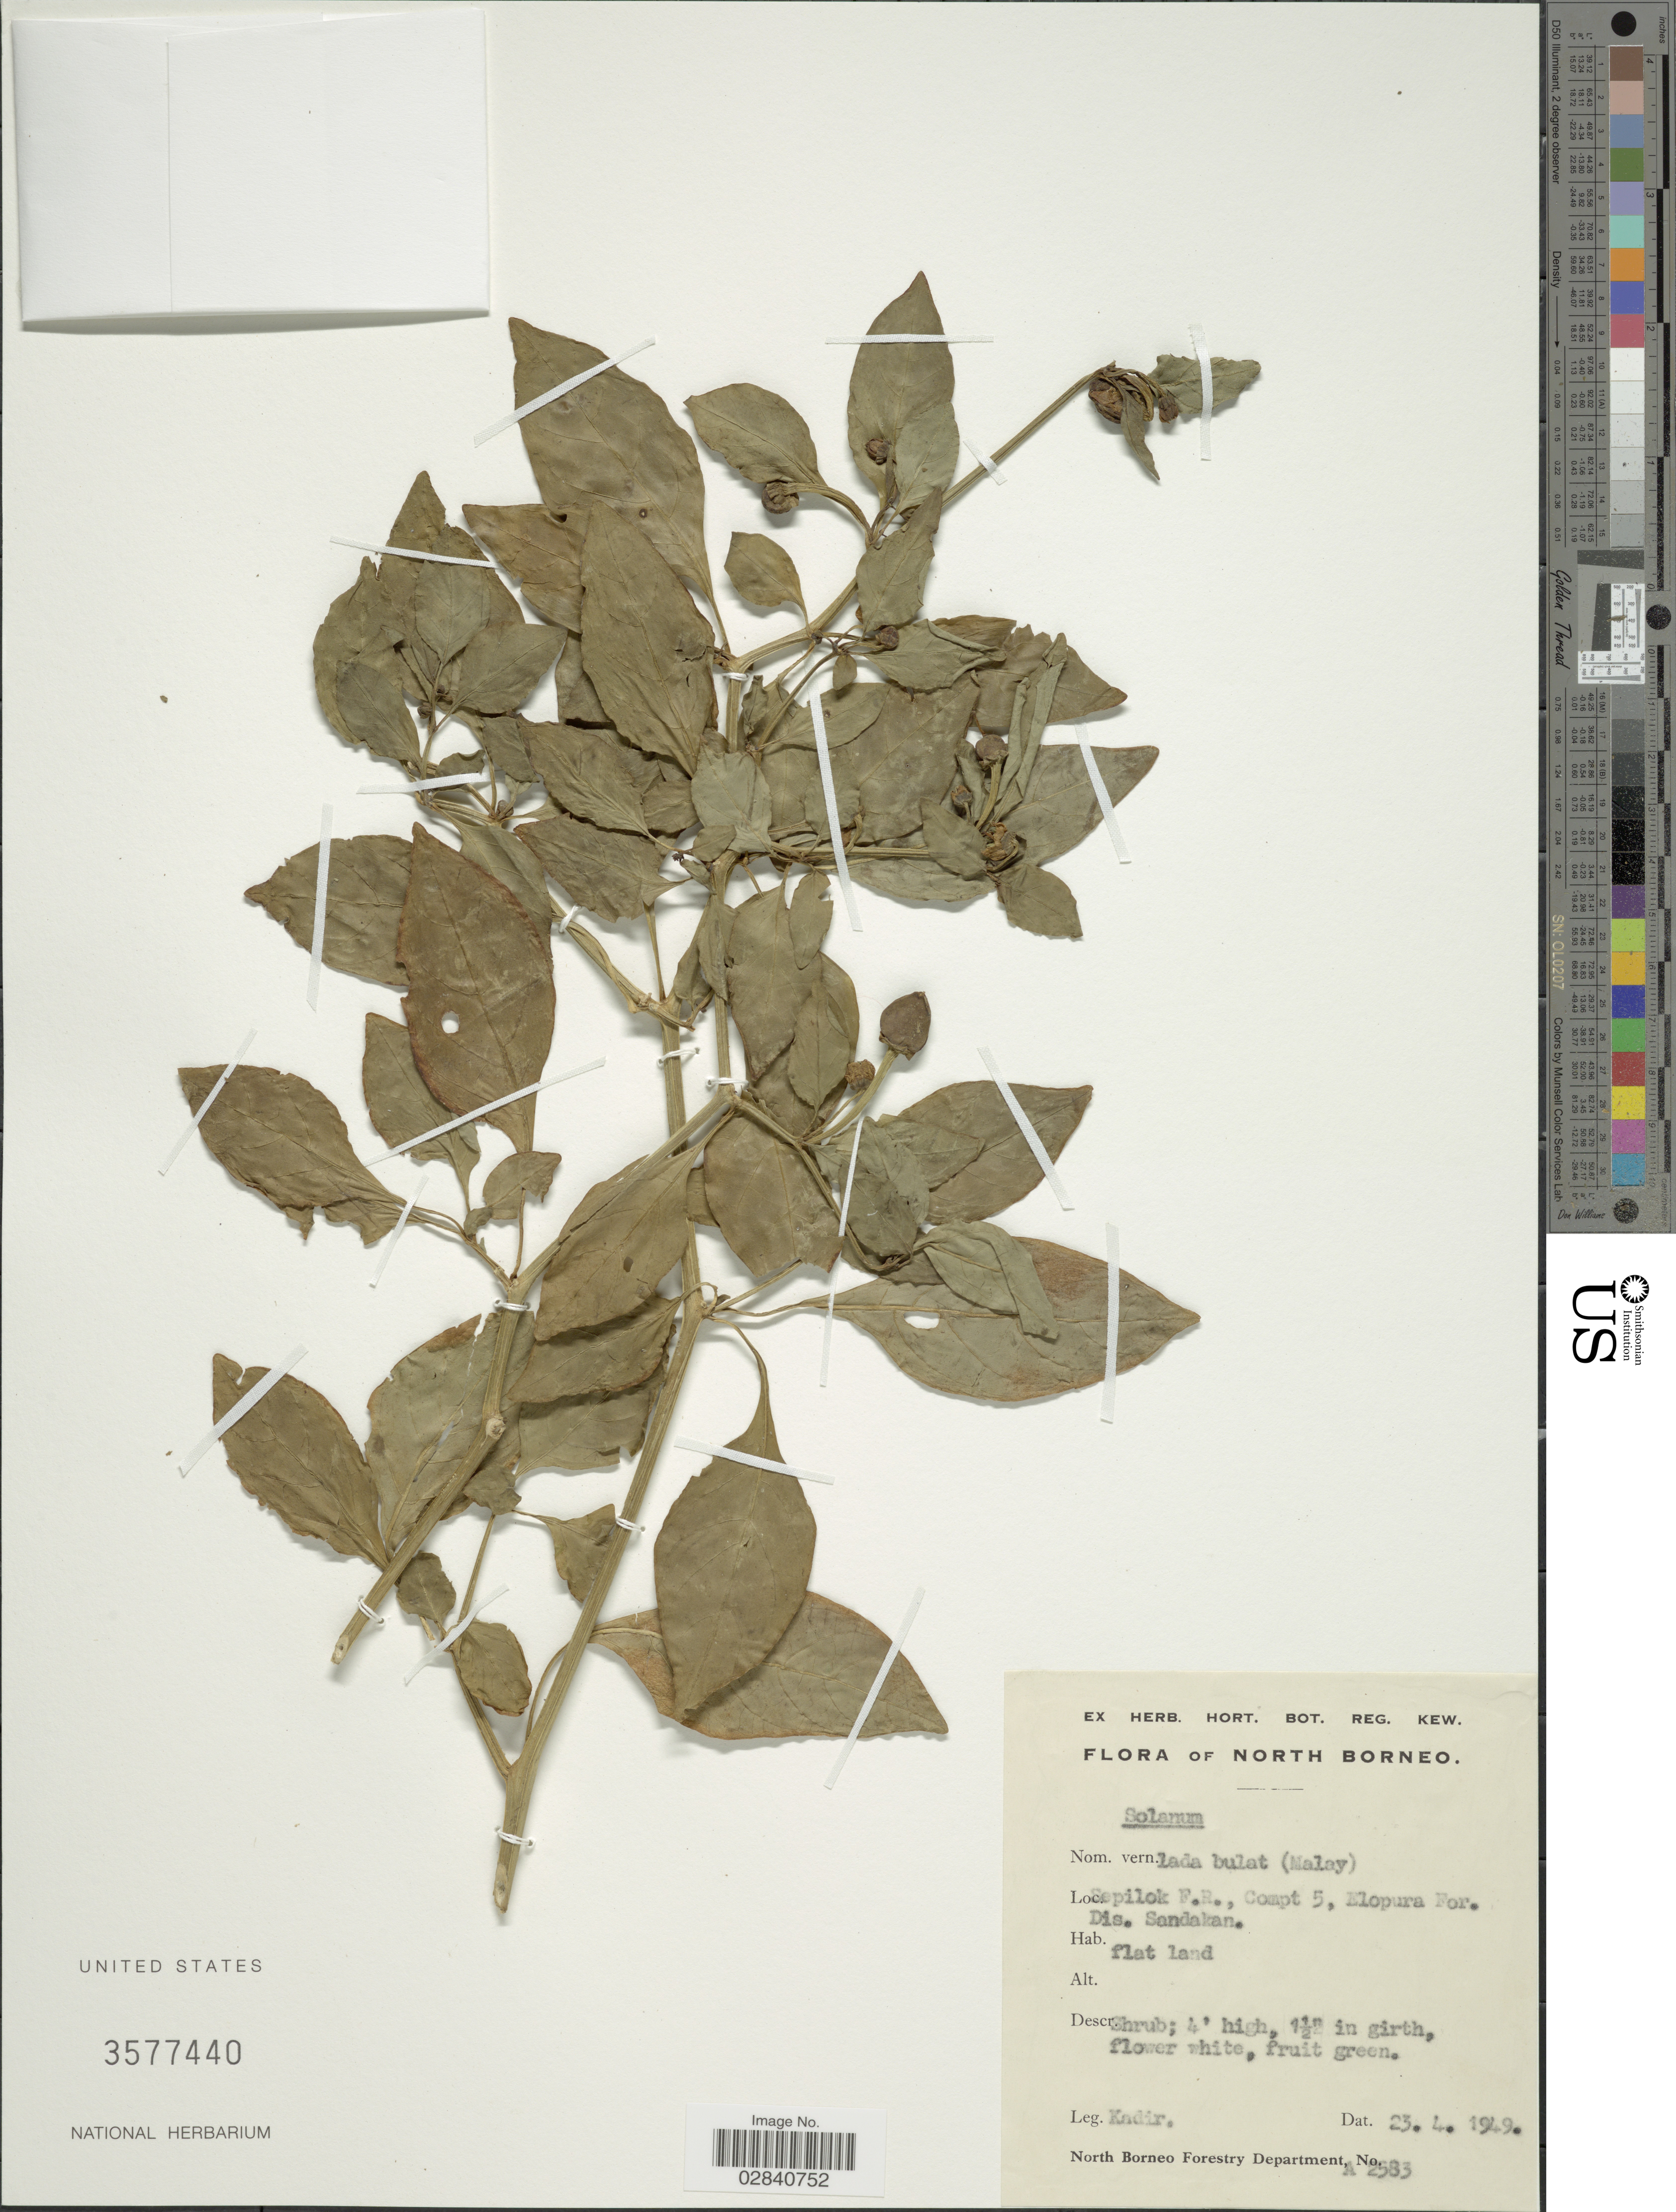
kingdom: Plantae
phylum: Tracheophyta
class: Magnoliopsida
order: Solanales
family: Solanaceae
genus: Capsicum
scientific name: Capsicum annuum var. annuum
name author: L.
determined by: Knapp, S. D.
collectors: -. Kadir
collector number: A 2583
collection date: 1949-04-23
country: Malaysia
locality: North Borneo. Sepilok F.R., Compt 5, Elopura For. Dis. Sandakan.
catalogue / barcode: US 3577440